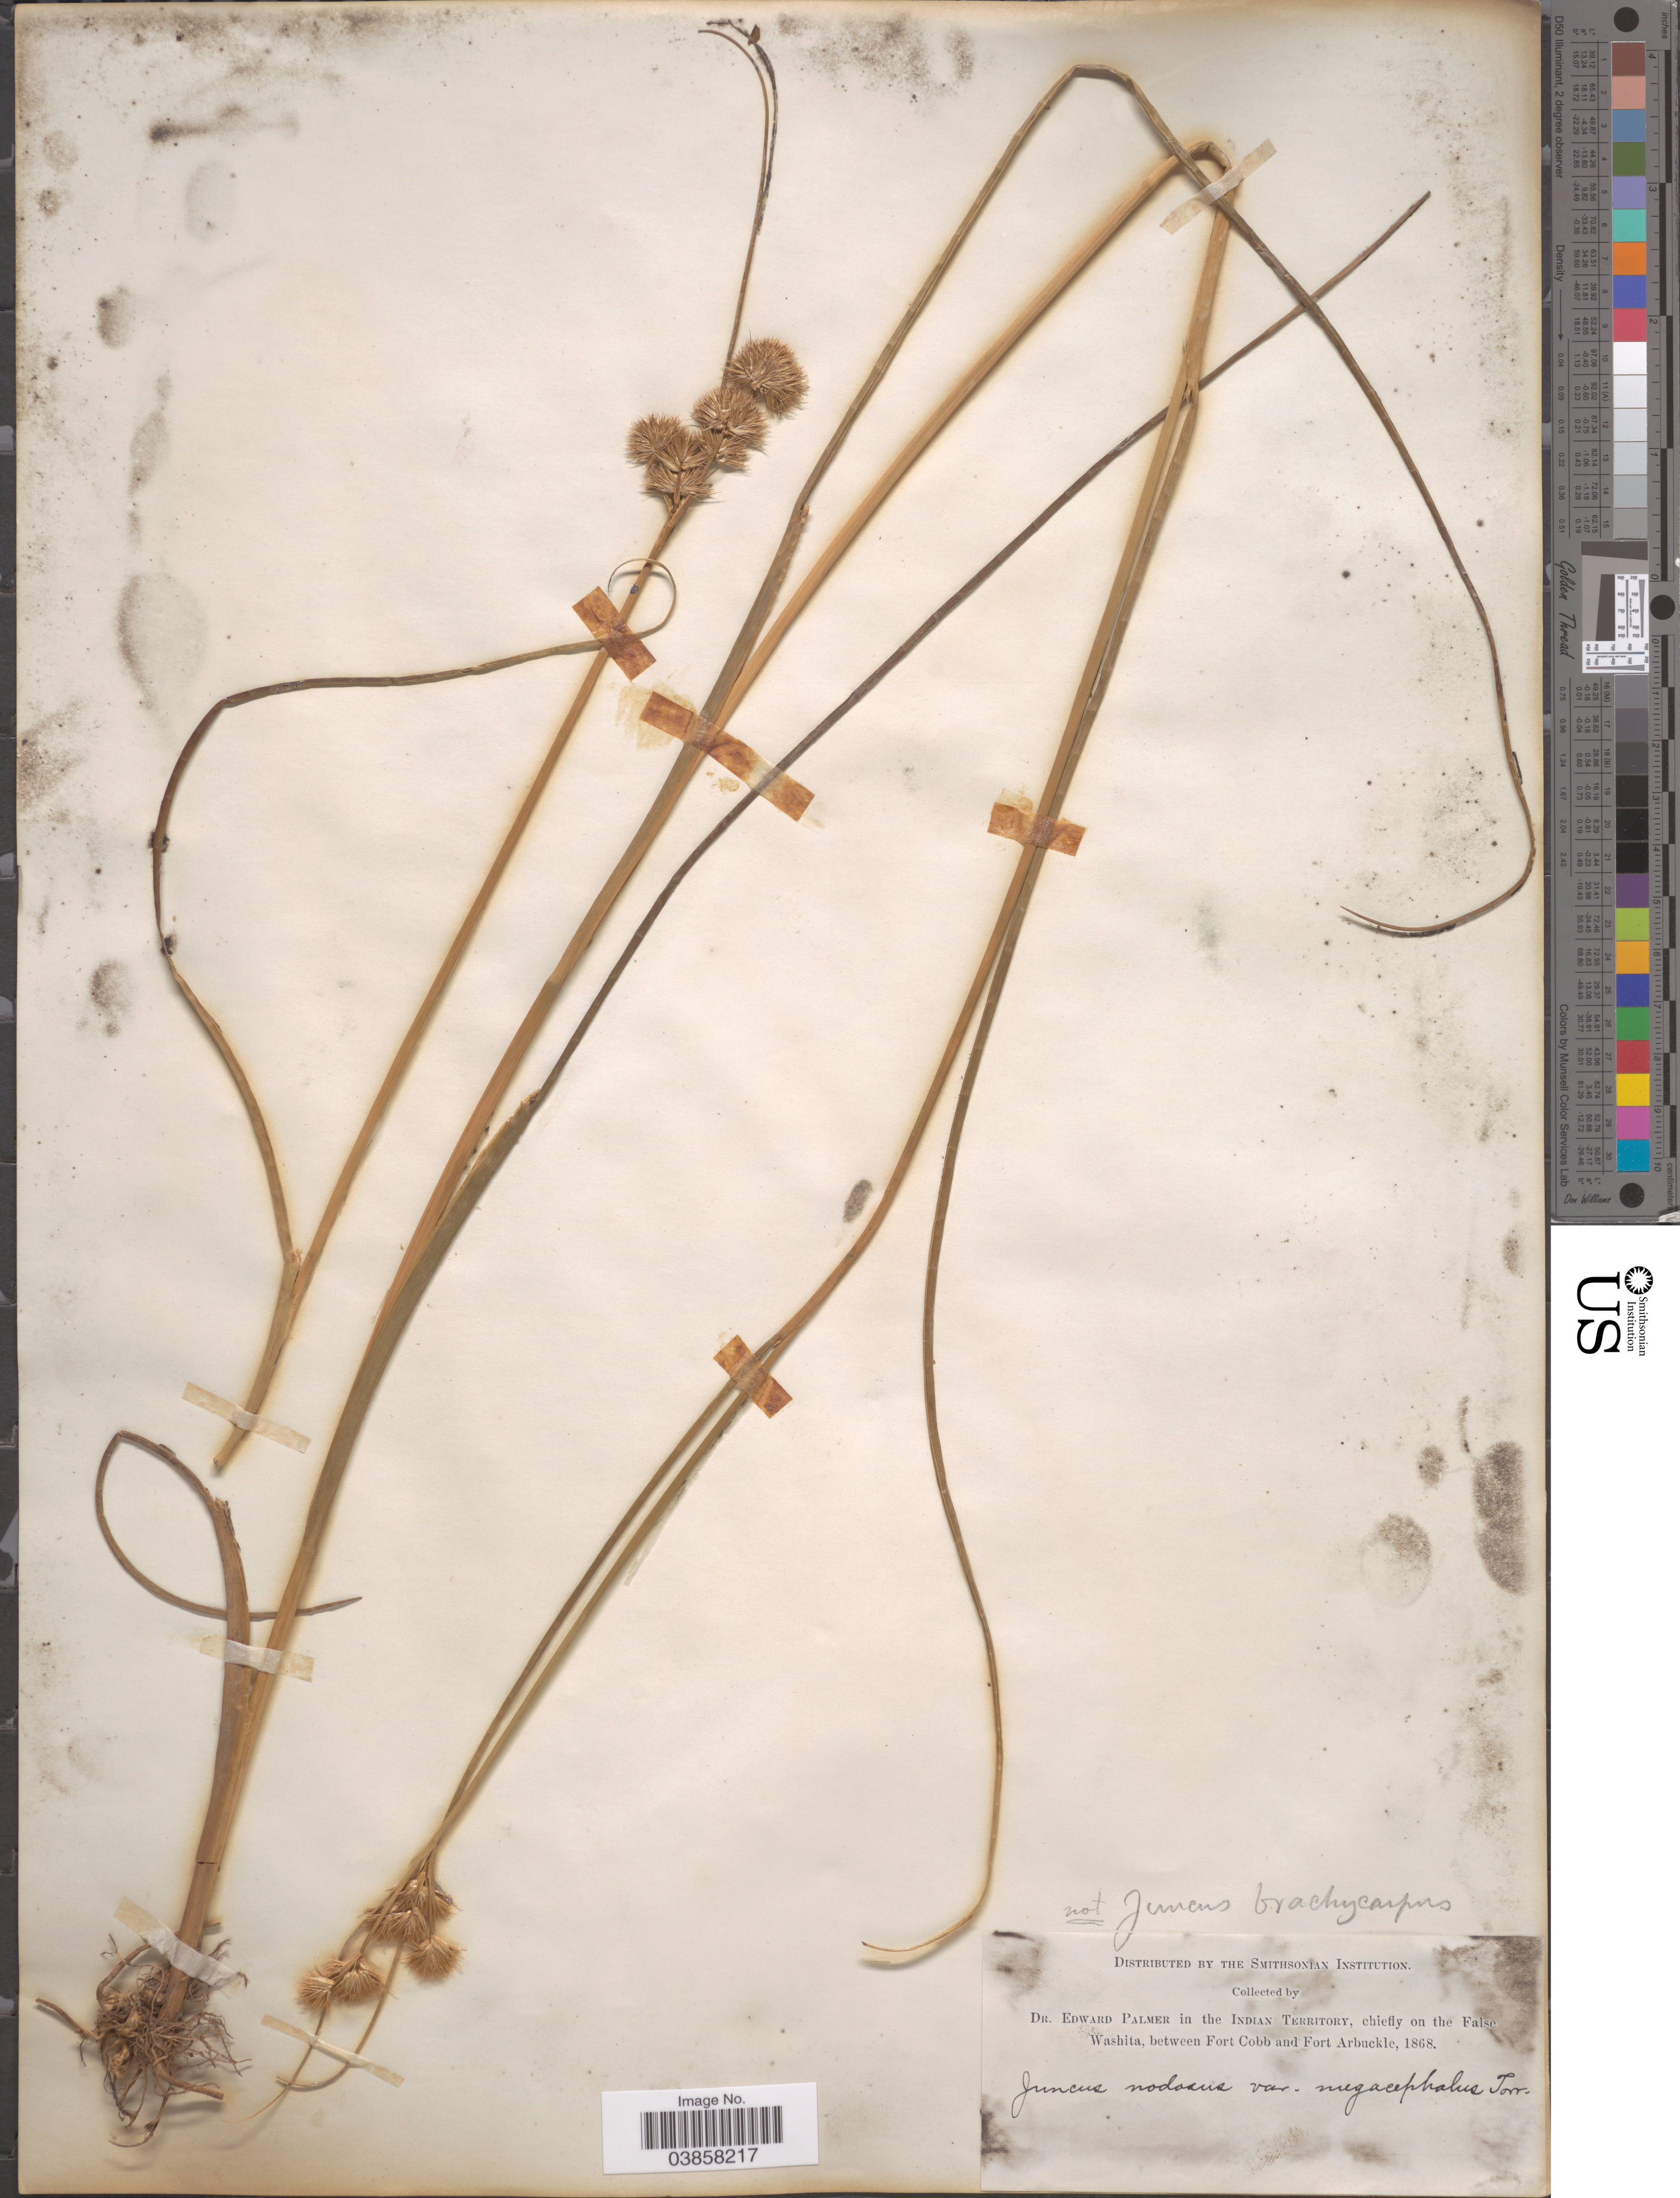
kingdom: Plantae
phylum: Tracheophyta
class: Liliopsida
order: Poales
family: Juncaceae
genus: Juncus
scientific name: Juncus torreyi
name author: Coville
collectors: E. Palmer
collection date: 1868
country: United States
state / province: Oklahoma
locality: In the Indian Territory, chiefly on the False Washita, between Fort Cobb and Fort Arbuckle.